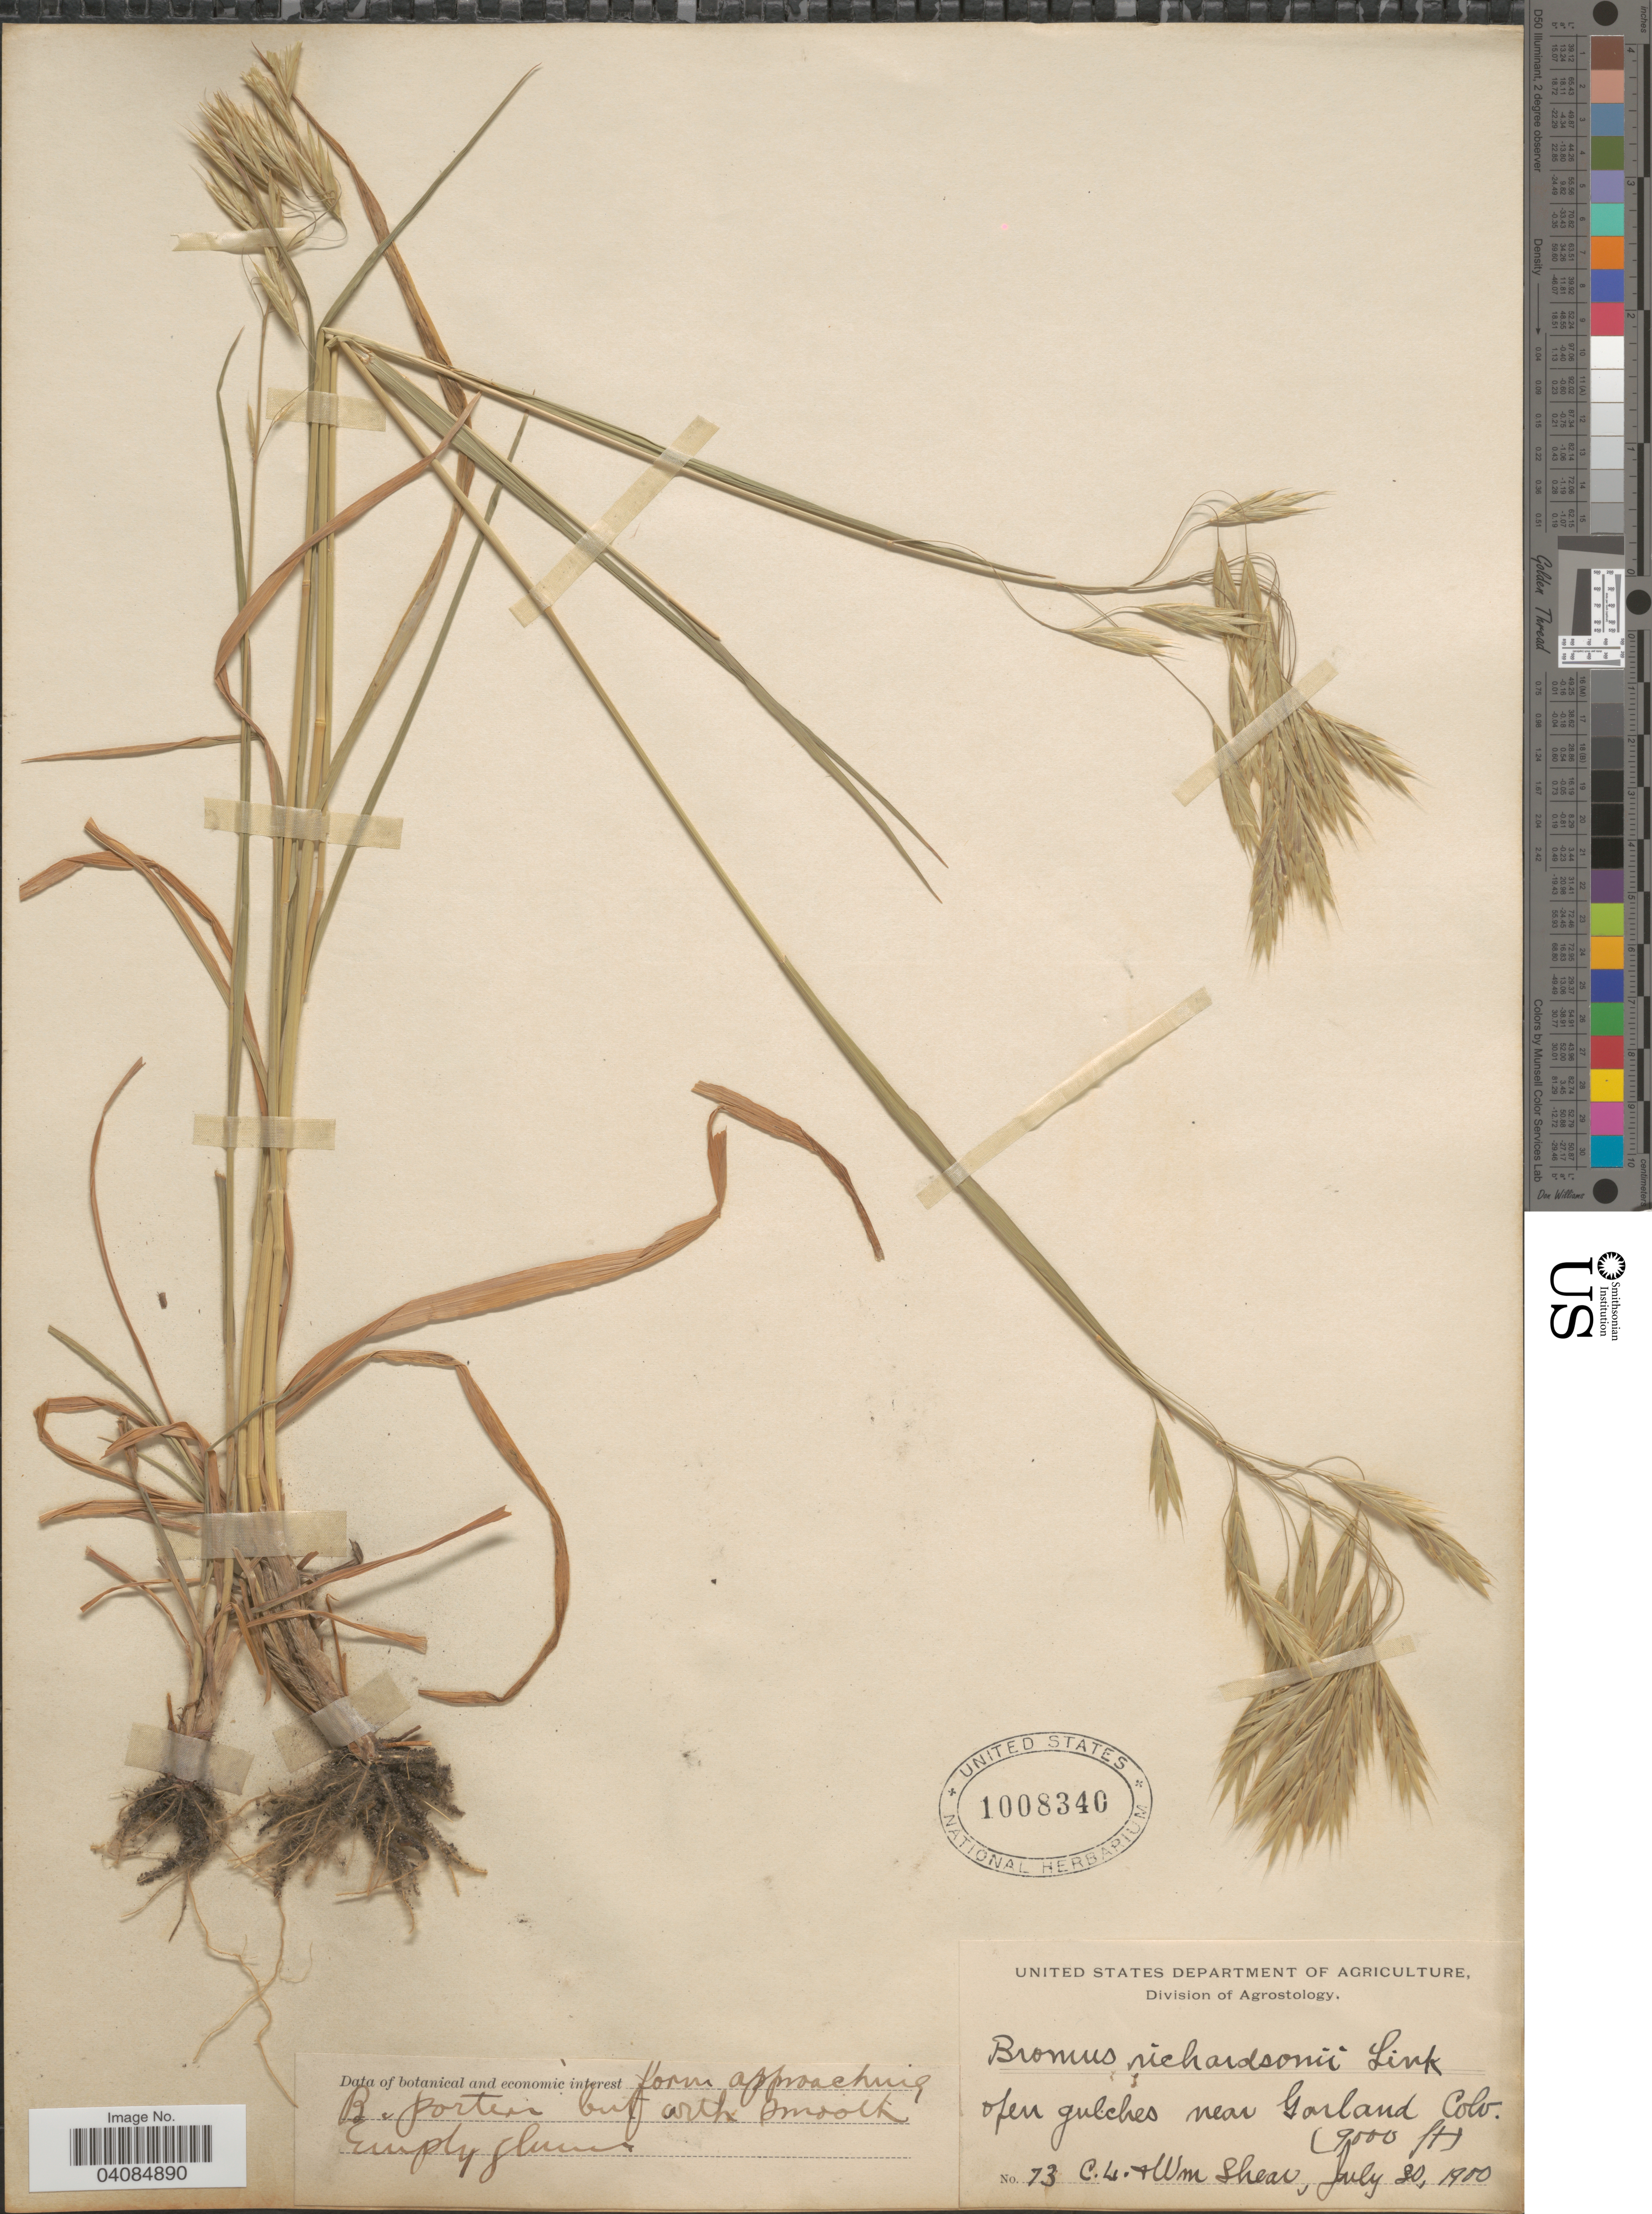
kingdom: Plantae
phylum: Tracheophyta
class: Liliopsida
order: Poales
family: Poaceae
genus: Bromus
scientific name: Bromus racemosus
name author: L.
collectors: C. L. Shear & W. Shear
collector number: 73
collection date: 1900-07-20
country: United States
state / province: Colorado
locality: Open gulches near Garland.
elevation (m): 2743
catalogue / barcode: US 1008340